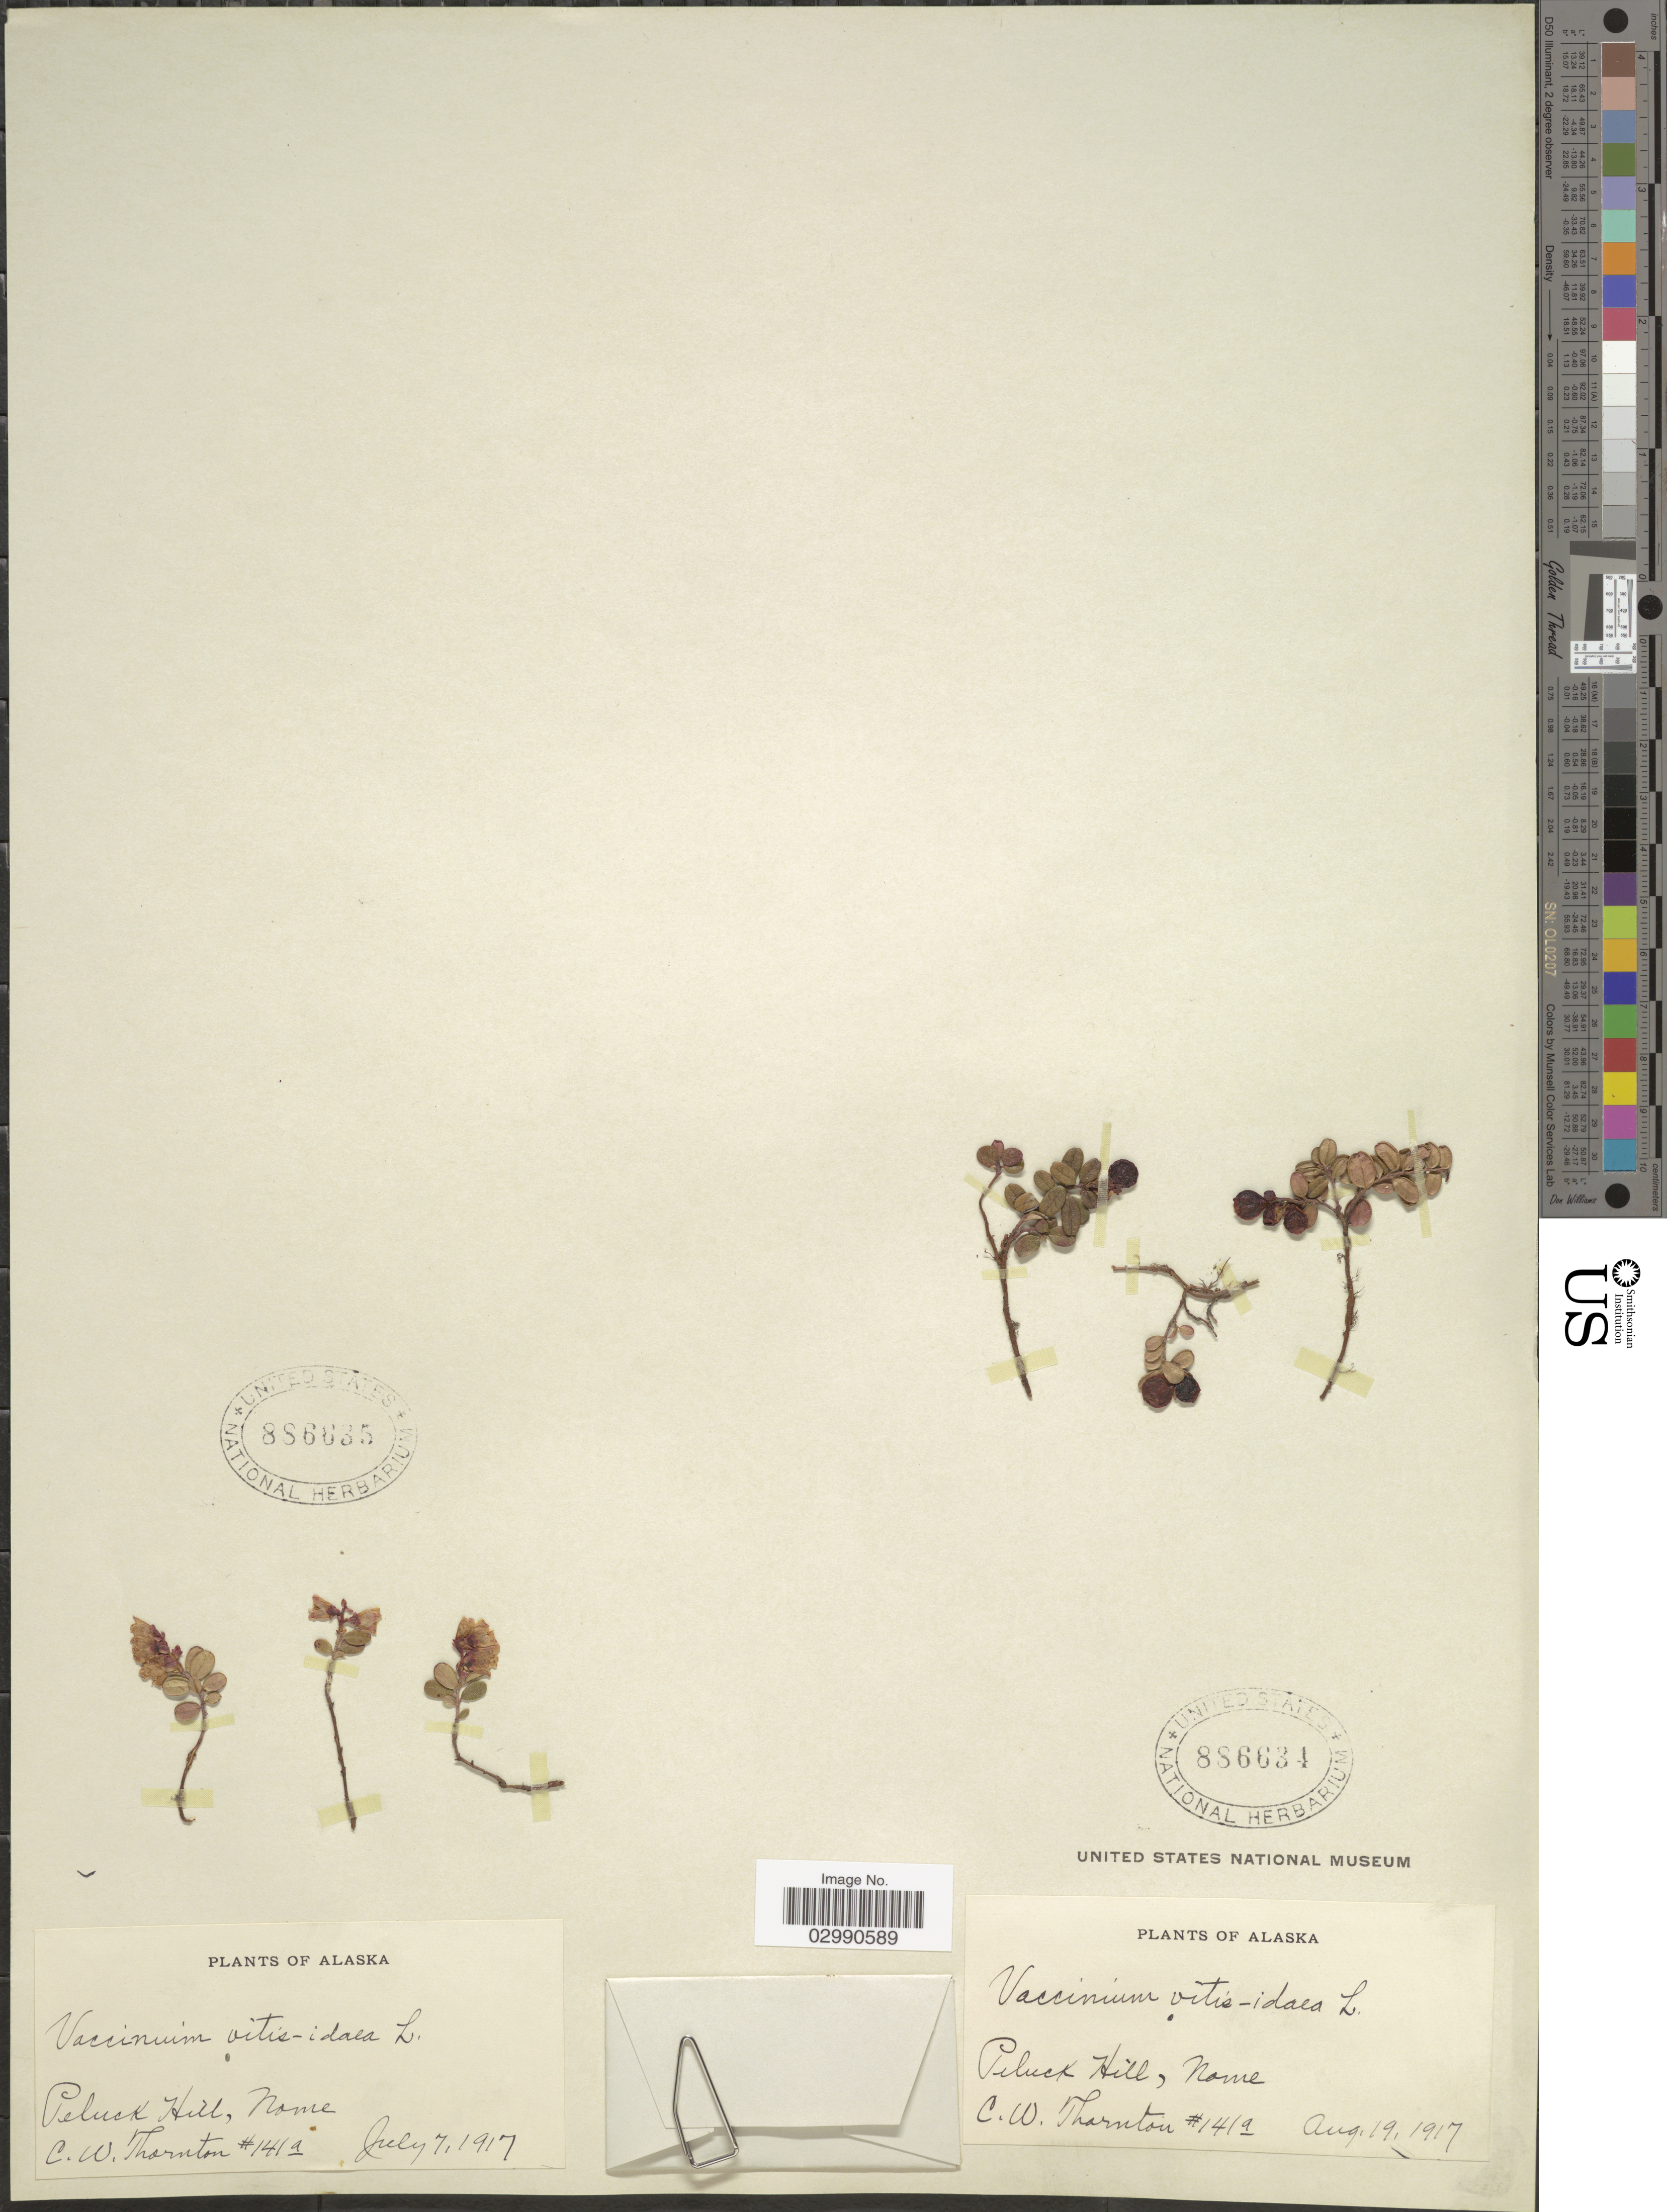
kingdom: Plantae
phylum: Tracheophyta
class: Magnoliopsida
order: Ericales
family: Ericaceae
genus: Vaccinium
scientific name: Vaccinium vitis-idaea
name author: L.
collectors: C. Thornton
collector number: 141a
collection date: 1917-07-07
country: United States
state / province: Alaska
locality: Peluck Hill, Nome.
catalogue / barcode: US 886635-2